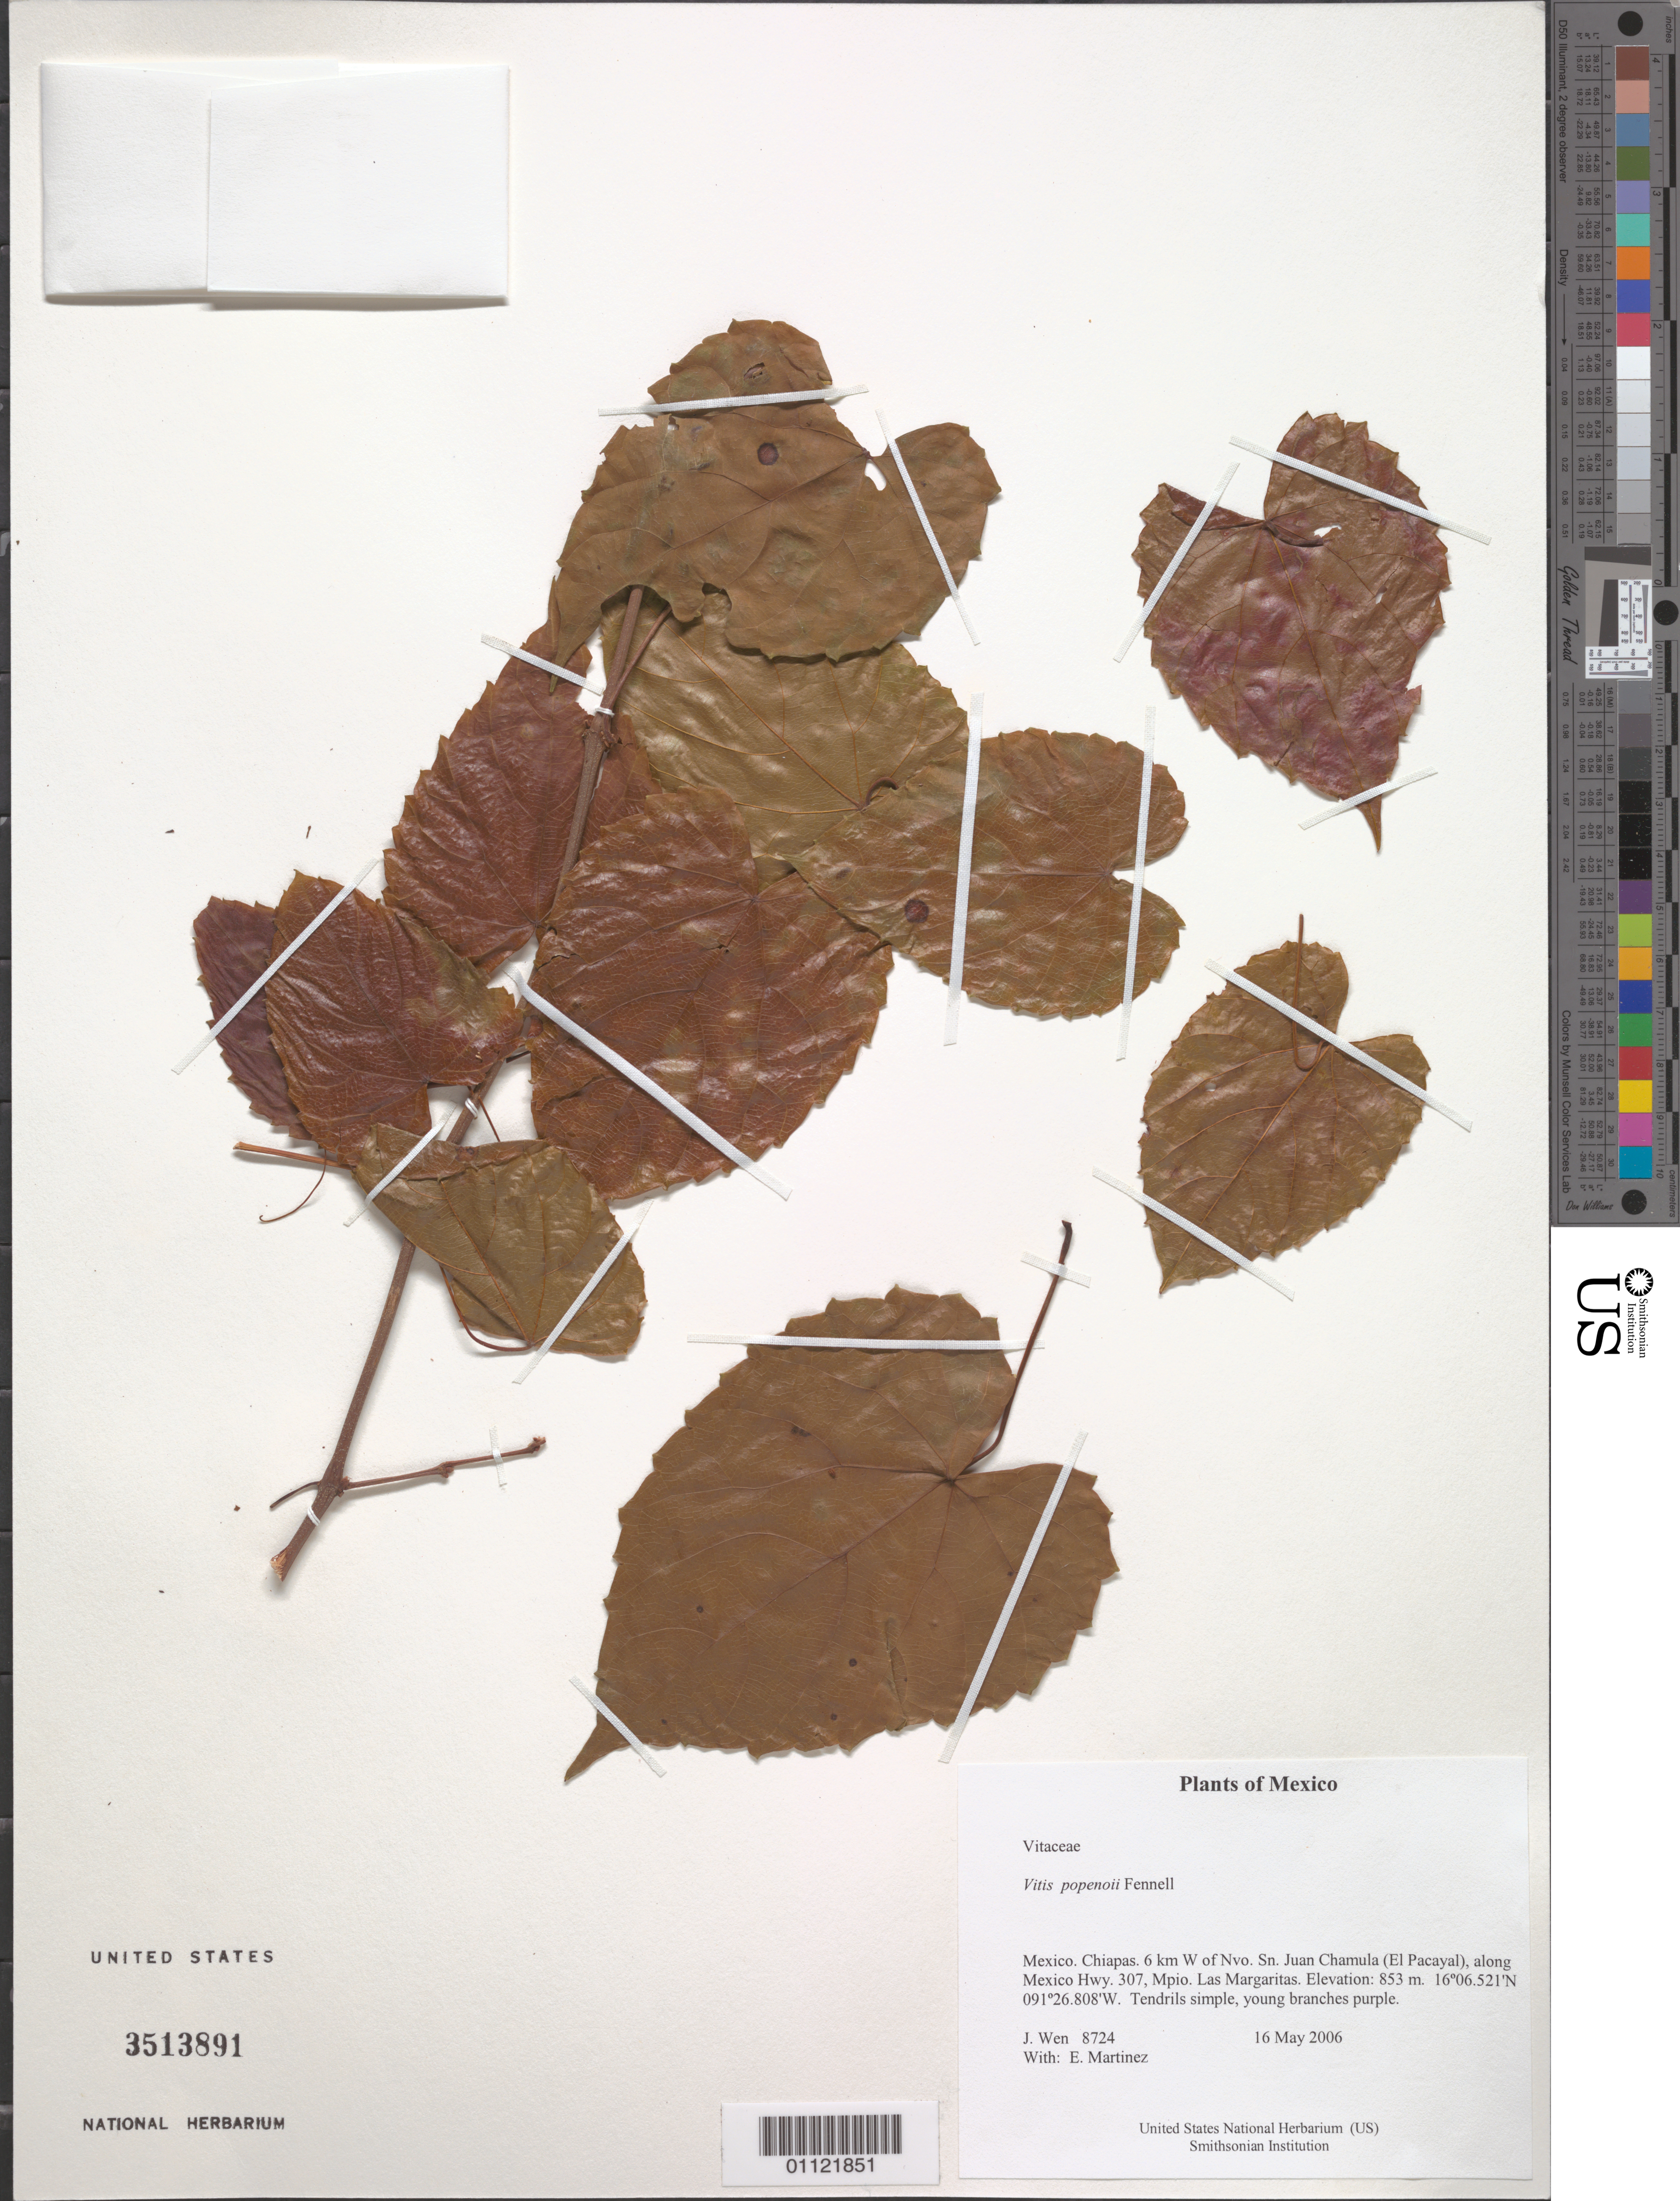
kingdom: Plantae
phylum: Tracheophyta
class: Magnoliopsida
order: Vitales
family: Vitaceae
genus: Vitis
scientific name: Vitis popenoei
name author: J.L. Fennell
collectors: J. Wen & E. Martínez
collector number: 8724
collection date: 2006-05-16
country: Mexico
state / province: Chiapas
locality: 6 km W of Nvo. Sn. Juan Chamula (El Pacayal), along Mexico Hwy. 307, Mpio. Las Margaritas.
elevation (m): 853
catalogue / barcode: US 3513891